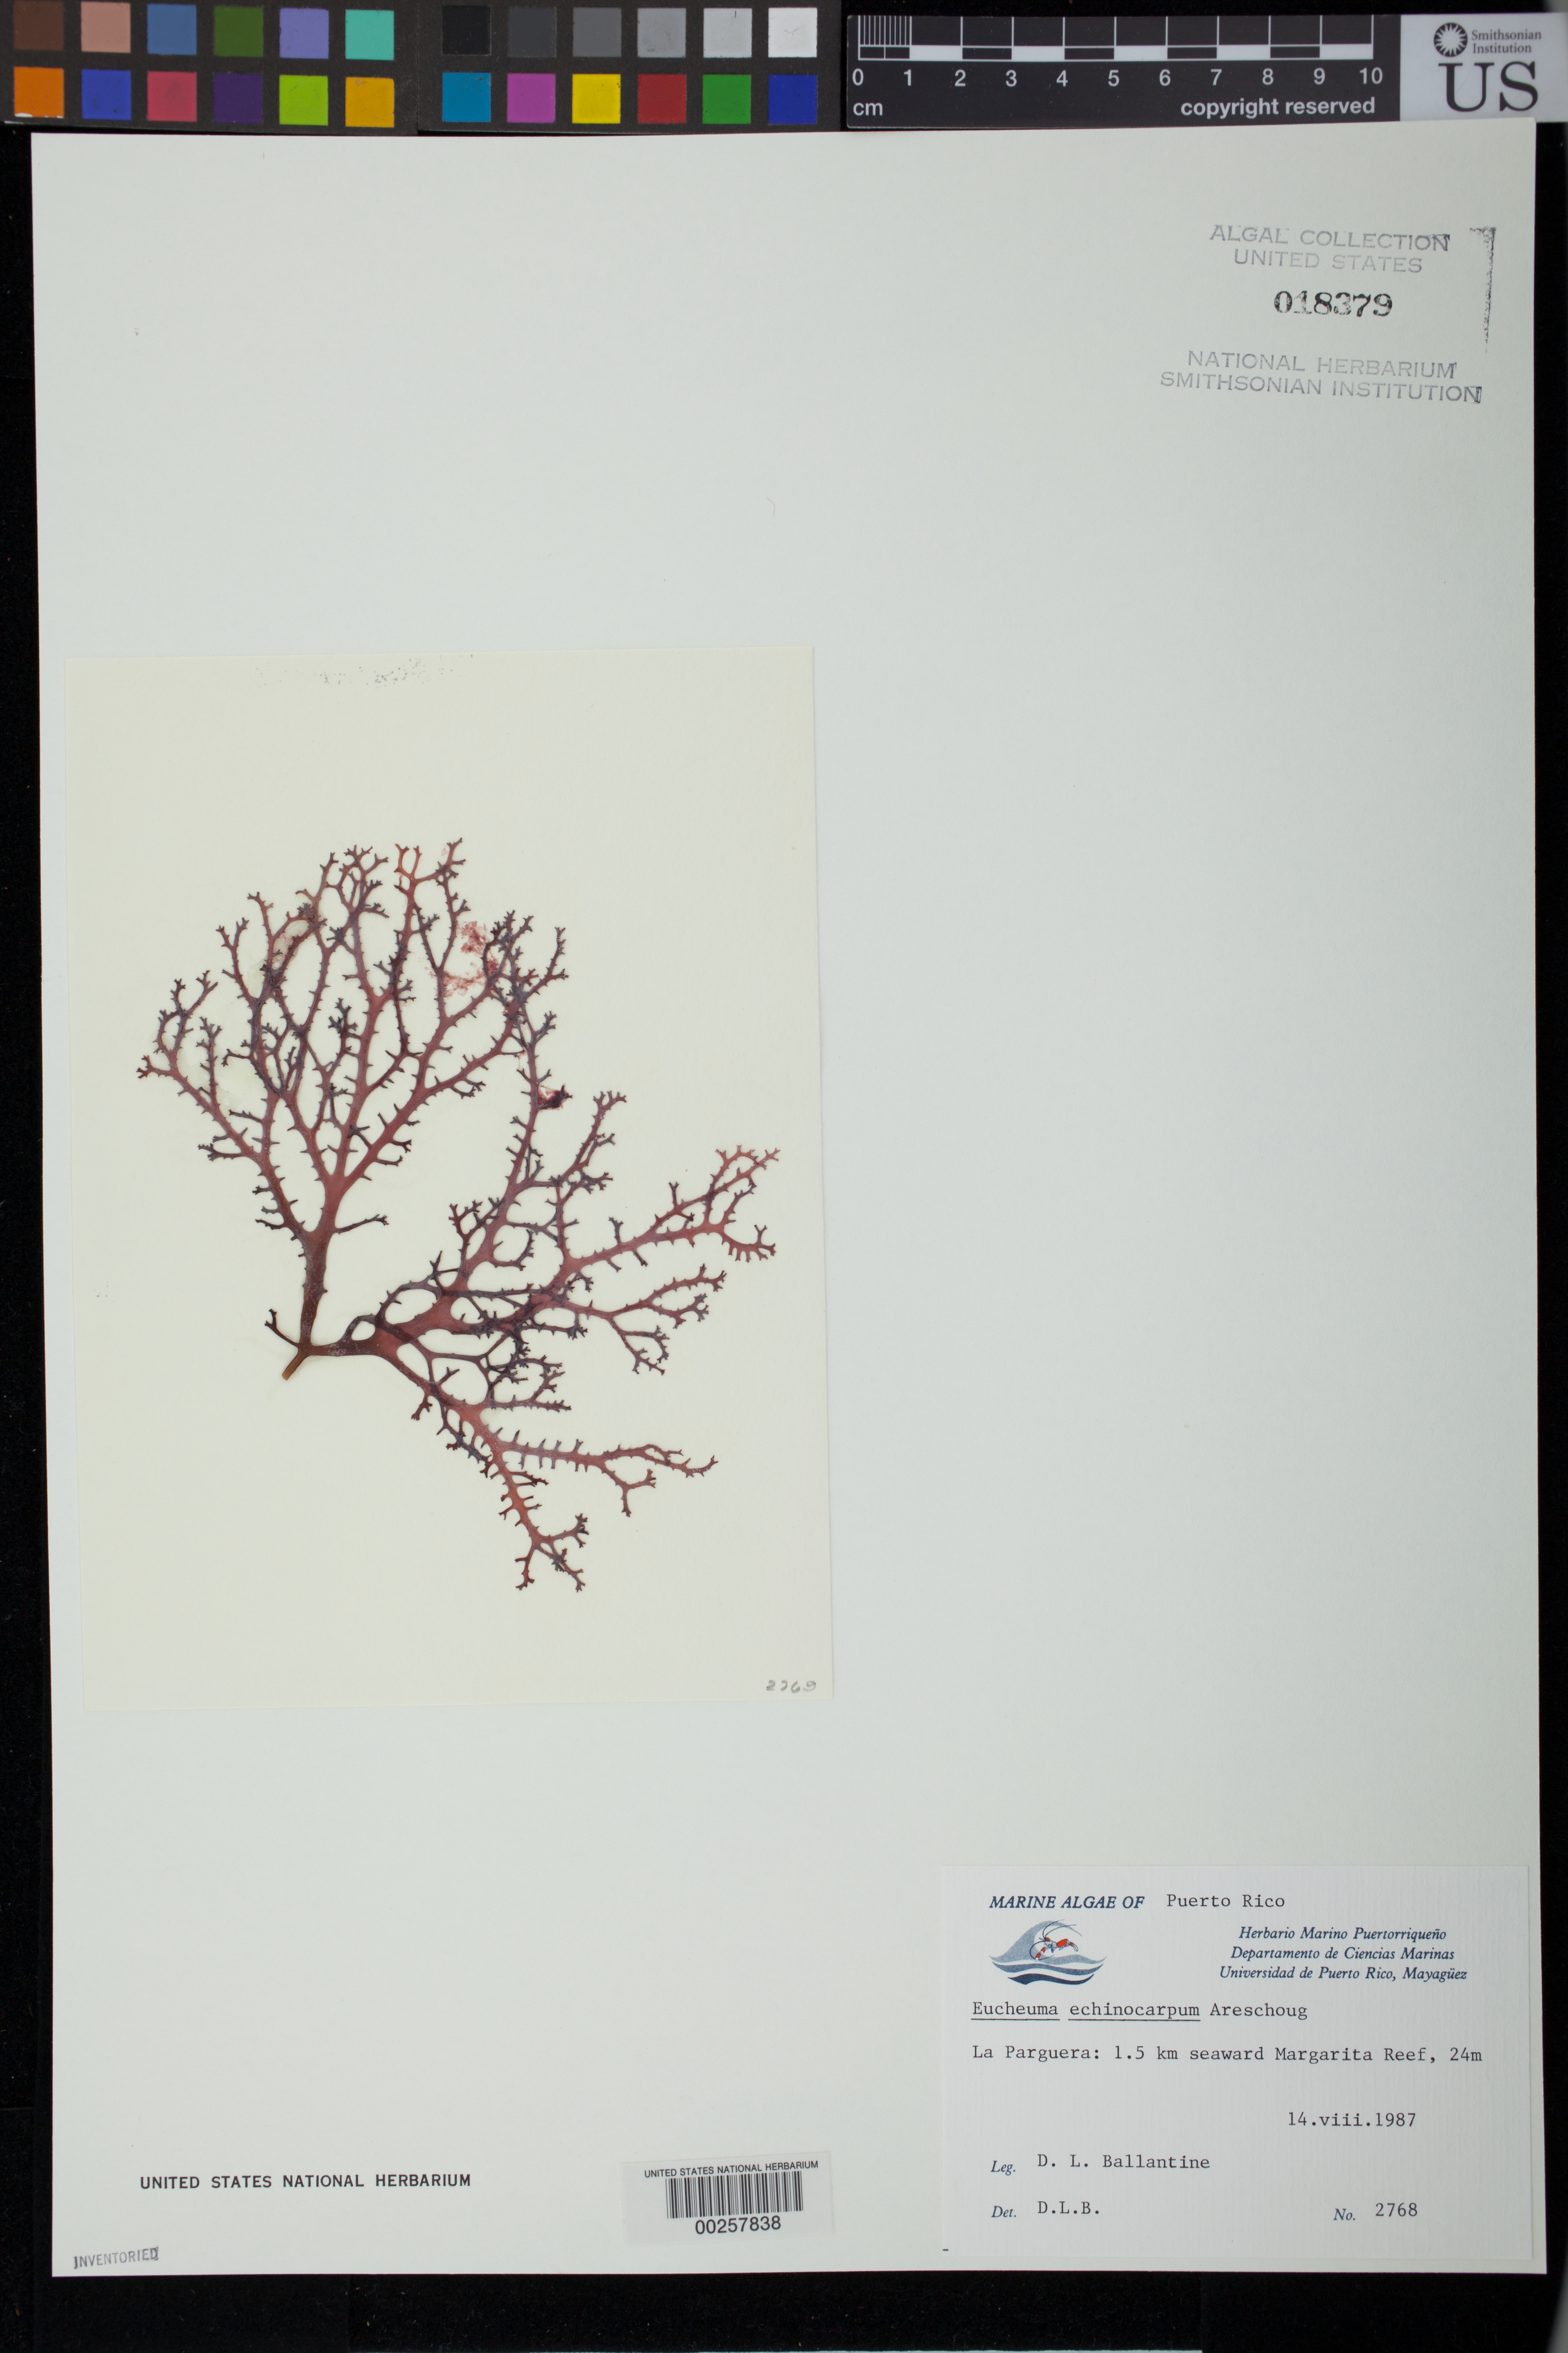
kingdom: Plantae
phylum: Rhodophyta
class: Florideophyceae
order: Gigartinales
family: Solieriaceae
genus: Meristotheca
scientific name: Meristotheca gelidium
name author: (J. Agardh) E.J. Faye & Masuda in E.J. Faye et al.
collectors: D.L. Ballantine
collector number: DLB 2768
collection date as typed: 14 Aug 1987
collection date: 1987-08-14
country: Puerto Rico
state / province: Lajas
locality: Margarita Reef, La Parguera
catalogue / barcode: US 18379